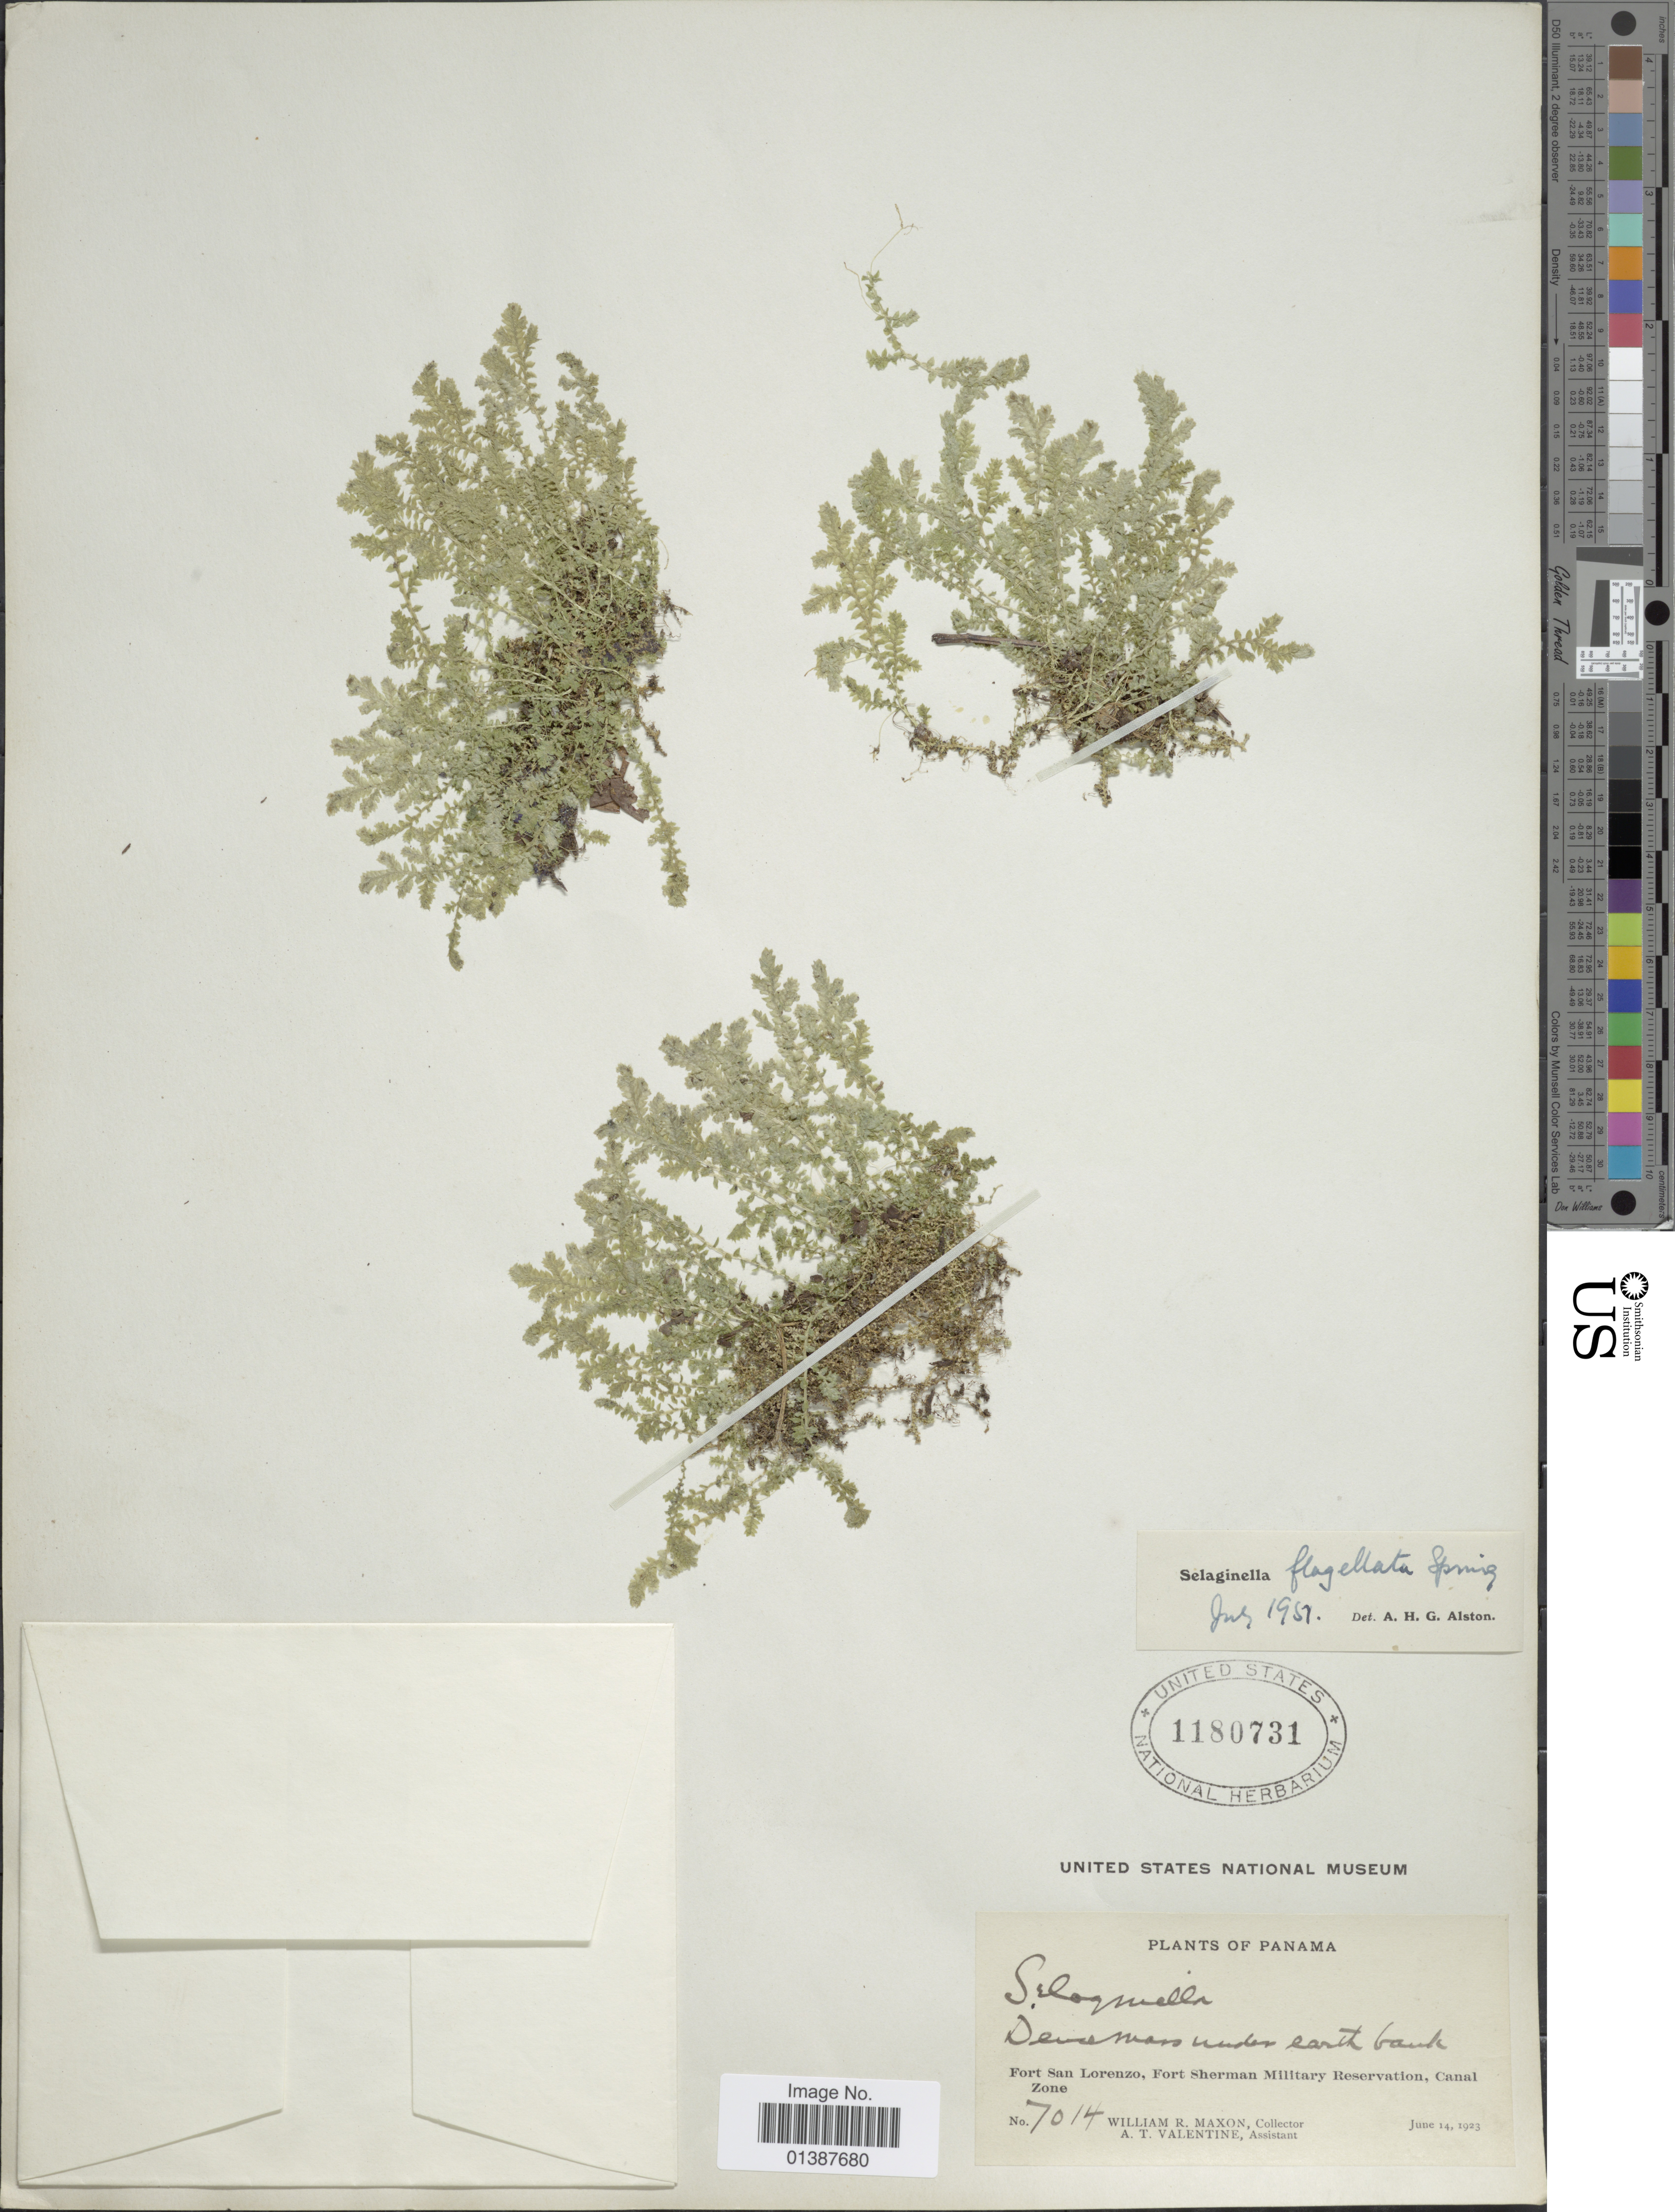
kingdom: Plantae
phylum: Tracheophyta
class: Lycopodiopsida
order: Selaginellales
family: Selaginellaceae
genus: Selaginella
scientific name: Selaginella flagellata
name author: Spring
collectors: W. R. Maxon & A. Valentine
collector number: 7014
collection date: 1923-06-14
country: Panama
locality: Fort San Lorenzo, Fort Sherman Miltary Reservation, Canal Zone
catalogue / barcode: US 1180731